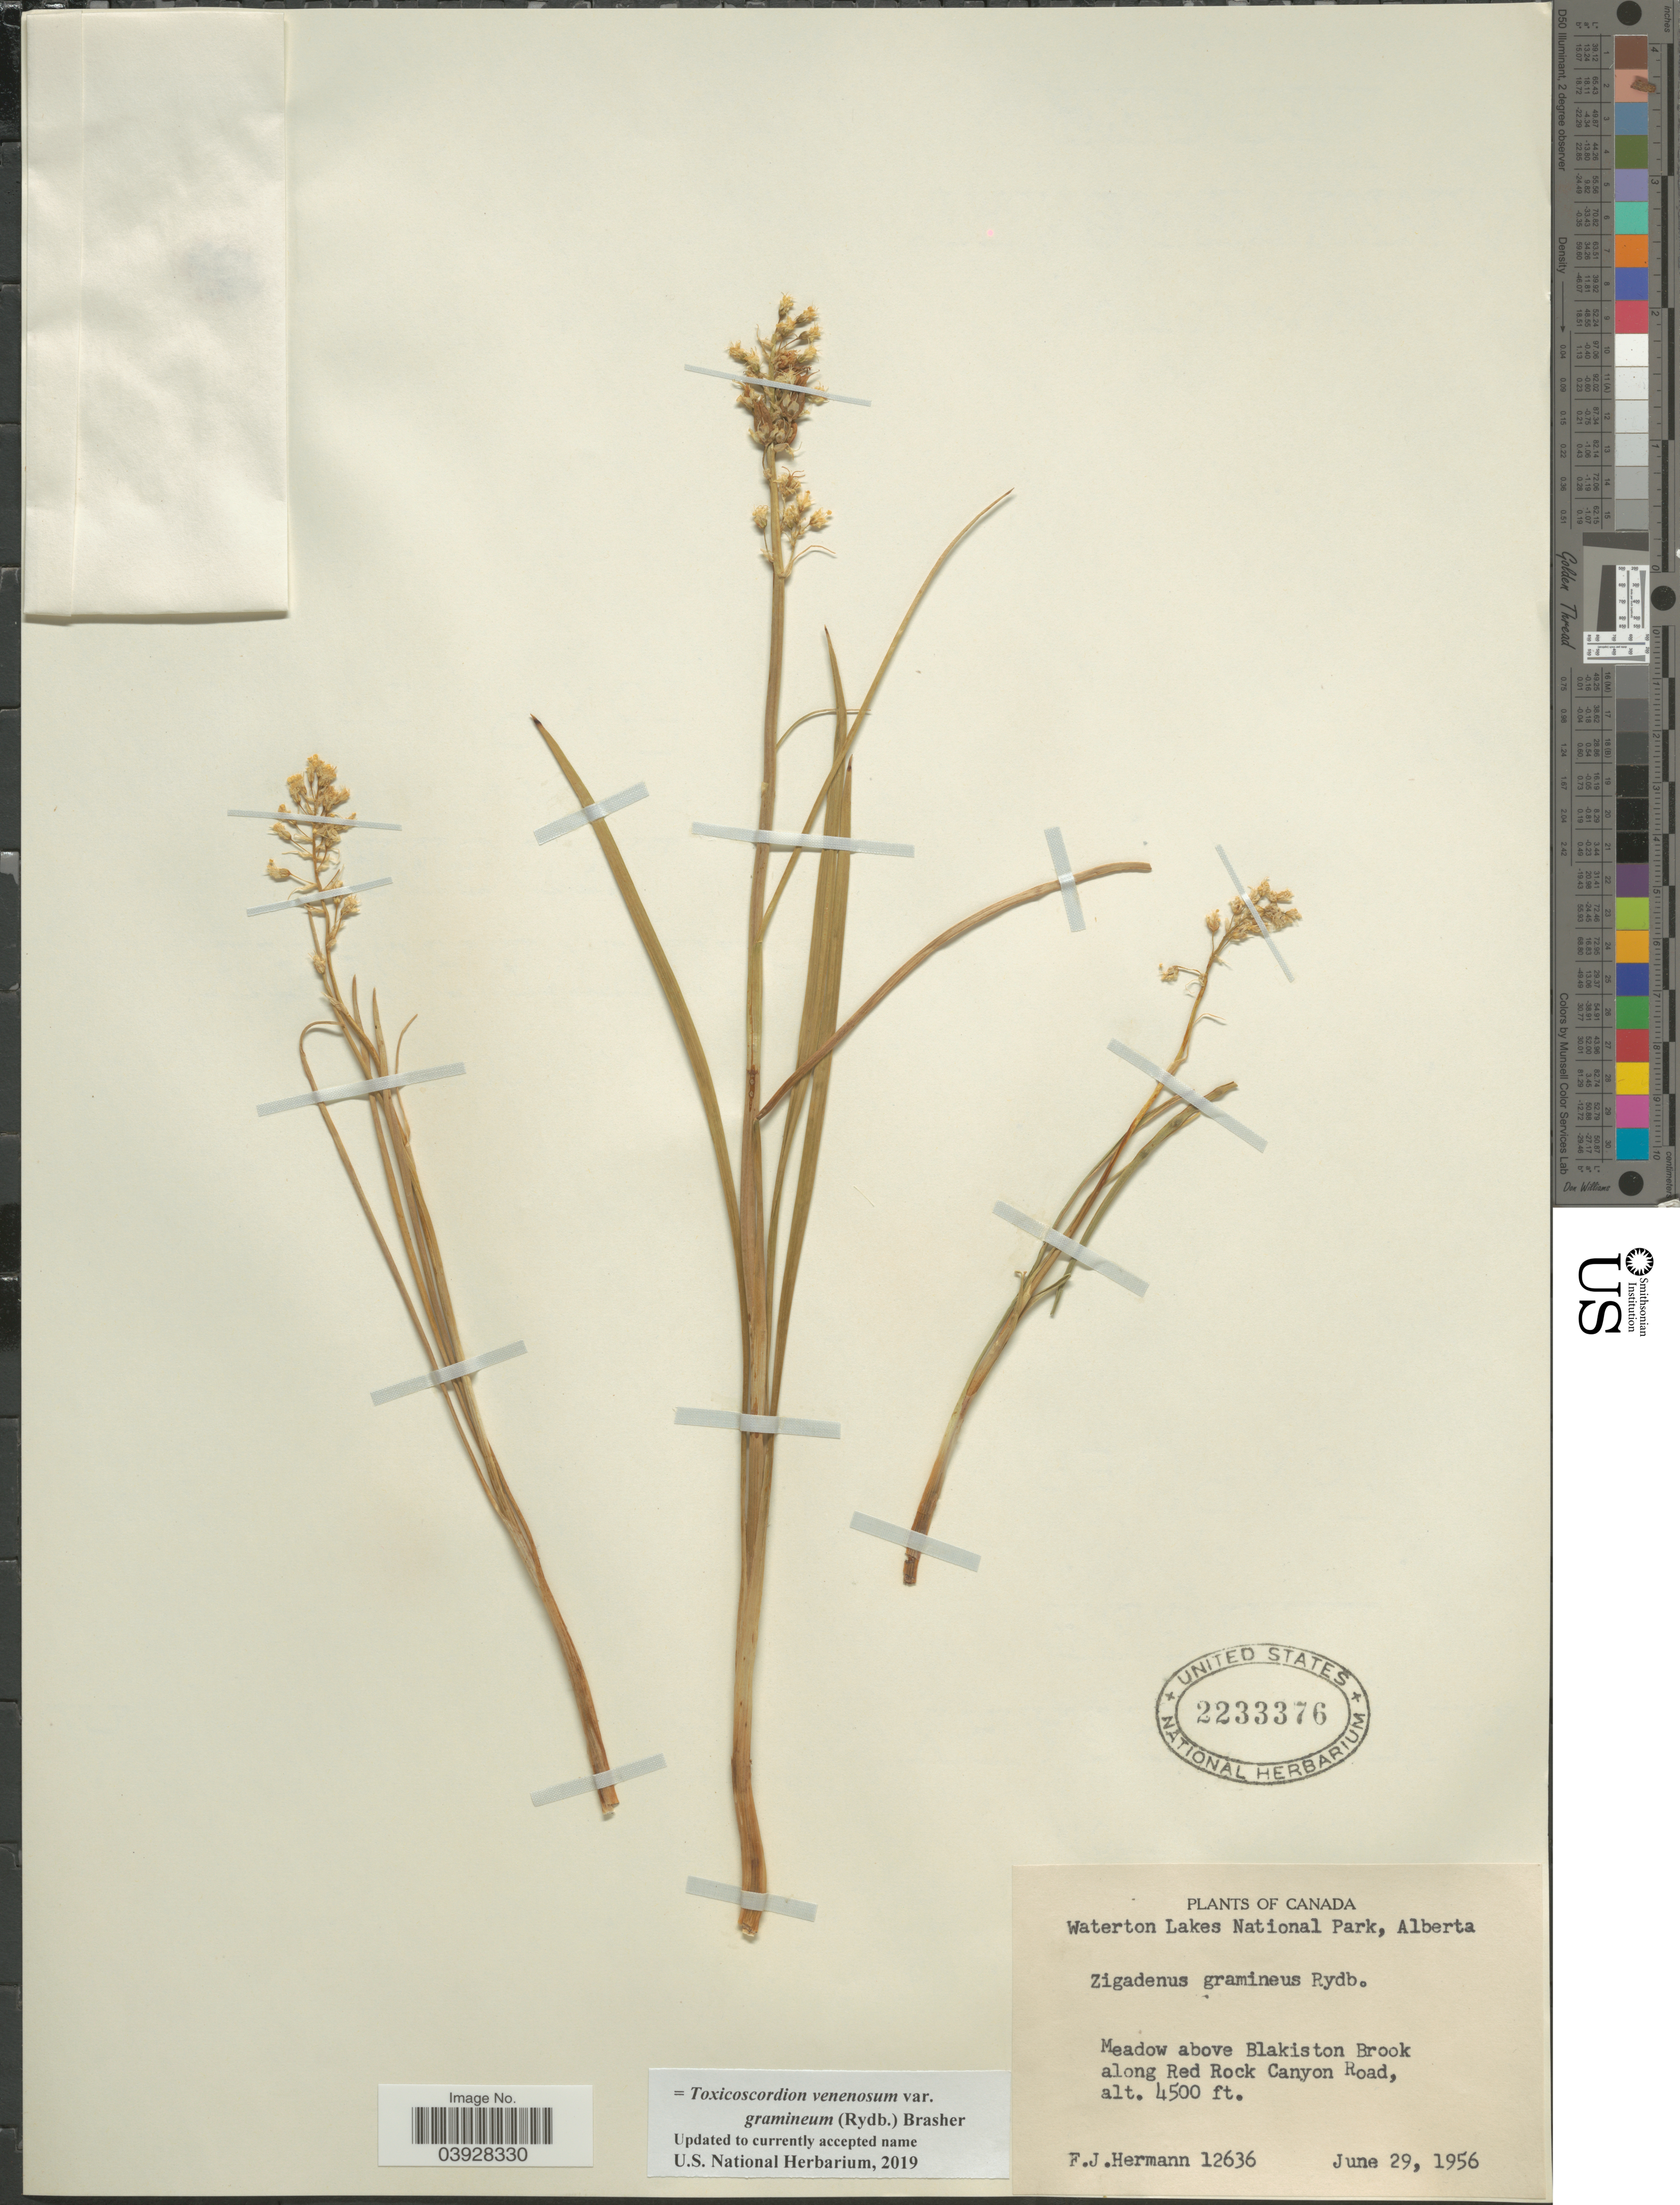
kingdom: Plantae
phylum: Tracheophyta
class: Liliopsida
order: Liliales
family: Melanthiaceae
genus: Toxicoscordion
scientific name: Toxicoscordion venenosum var. gramineum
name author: (Rydb.) Brasher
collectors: F. J. Hermann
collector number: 12636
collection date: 1956-06-29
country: Canada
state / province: Alberta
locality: Waterton Lakes National Park. Meadow above Blakiston Brook along Red Rock Canyon Road.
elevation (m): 1372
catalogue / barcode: US 2233376